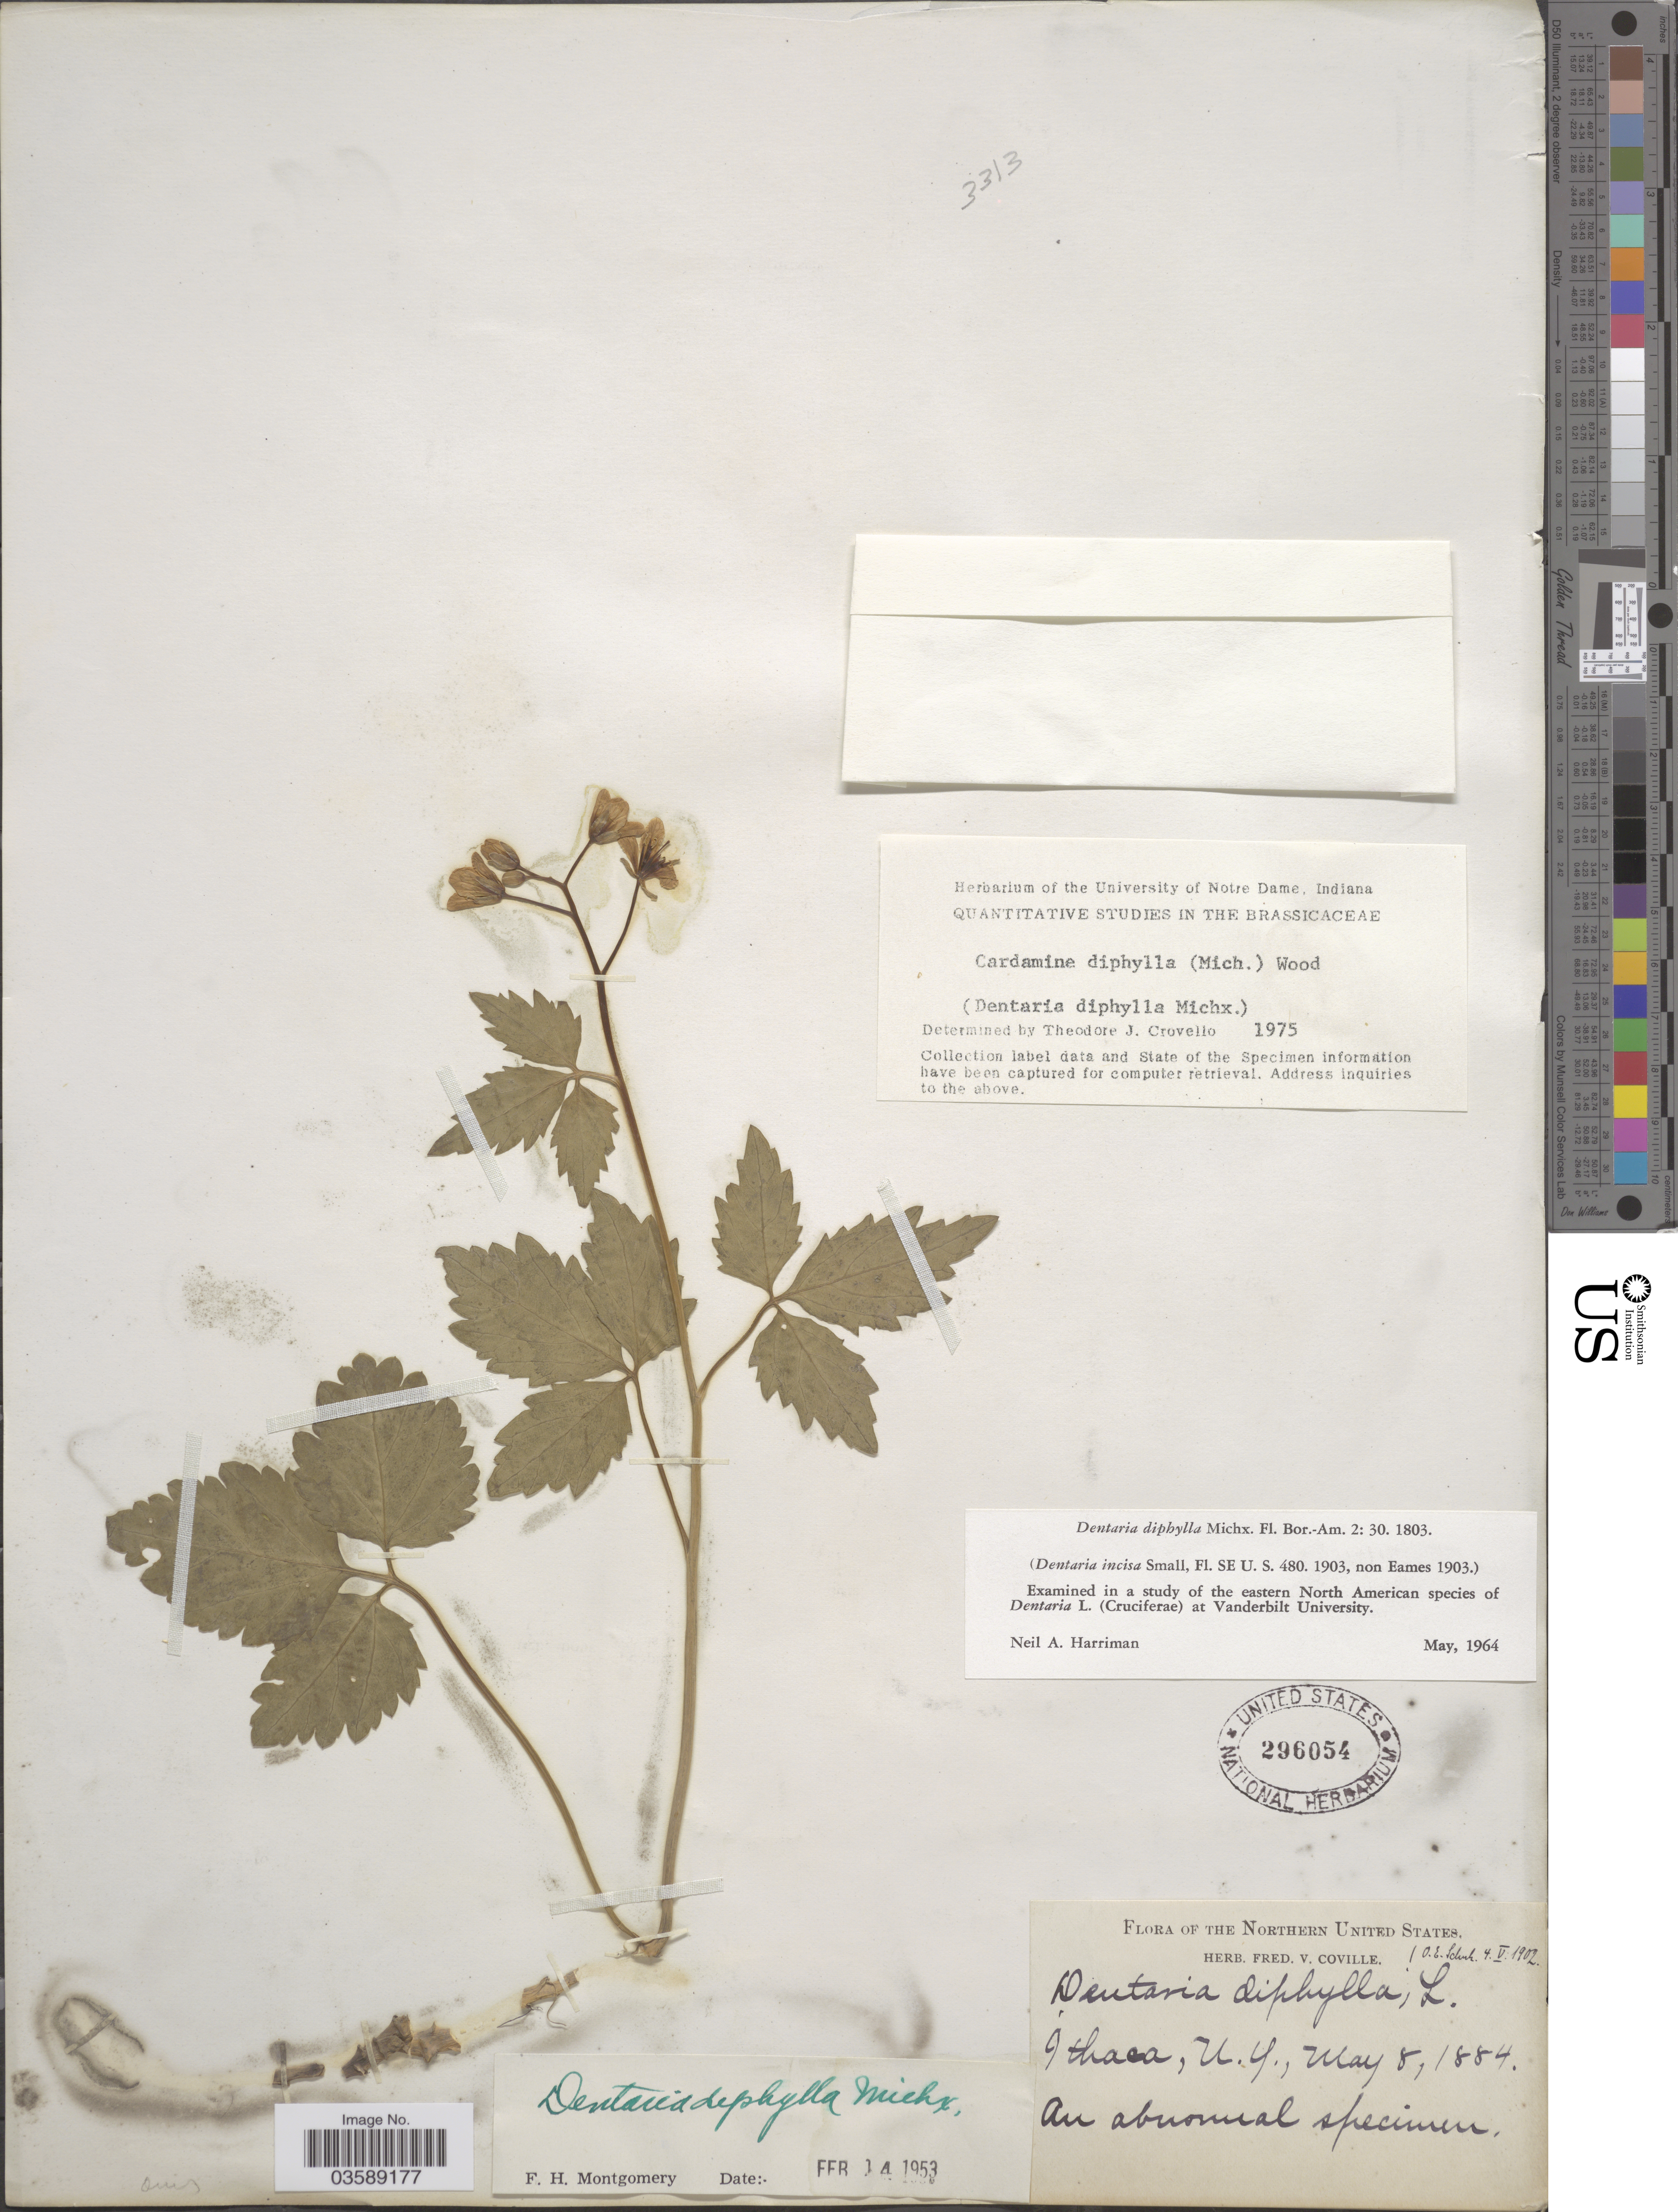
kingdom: Plantae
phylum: Tracheophyta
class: Magnoliopsida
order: Brassicales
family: Brassicaceae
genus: Cardamine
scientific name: Cardamine diphylla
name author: (Michx.) Alph. Wood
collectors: ex herb. Fred. V. Coville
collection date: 1884-05-08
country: United States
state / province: New York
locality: The Northern United States. Ithaca.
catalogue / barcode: US 296054